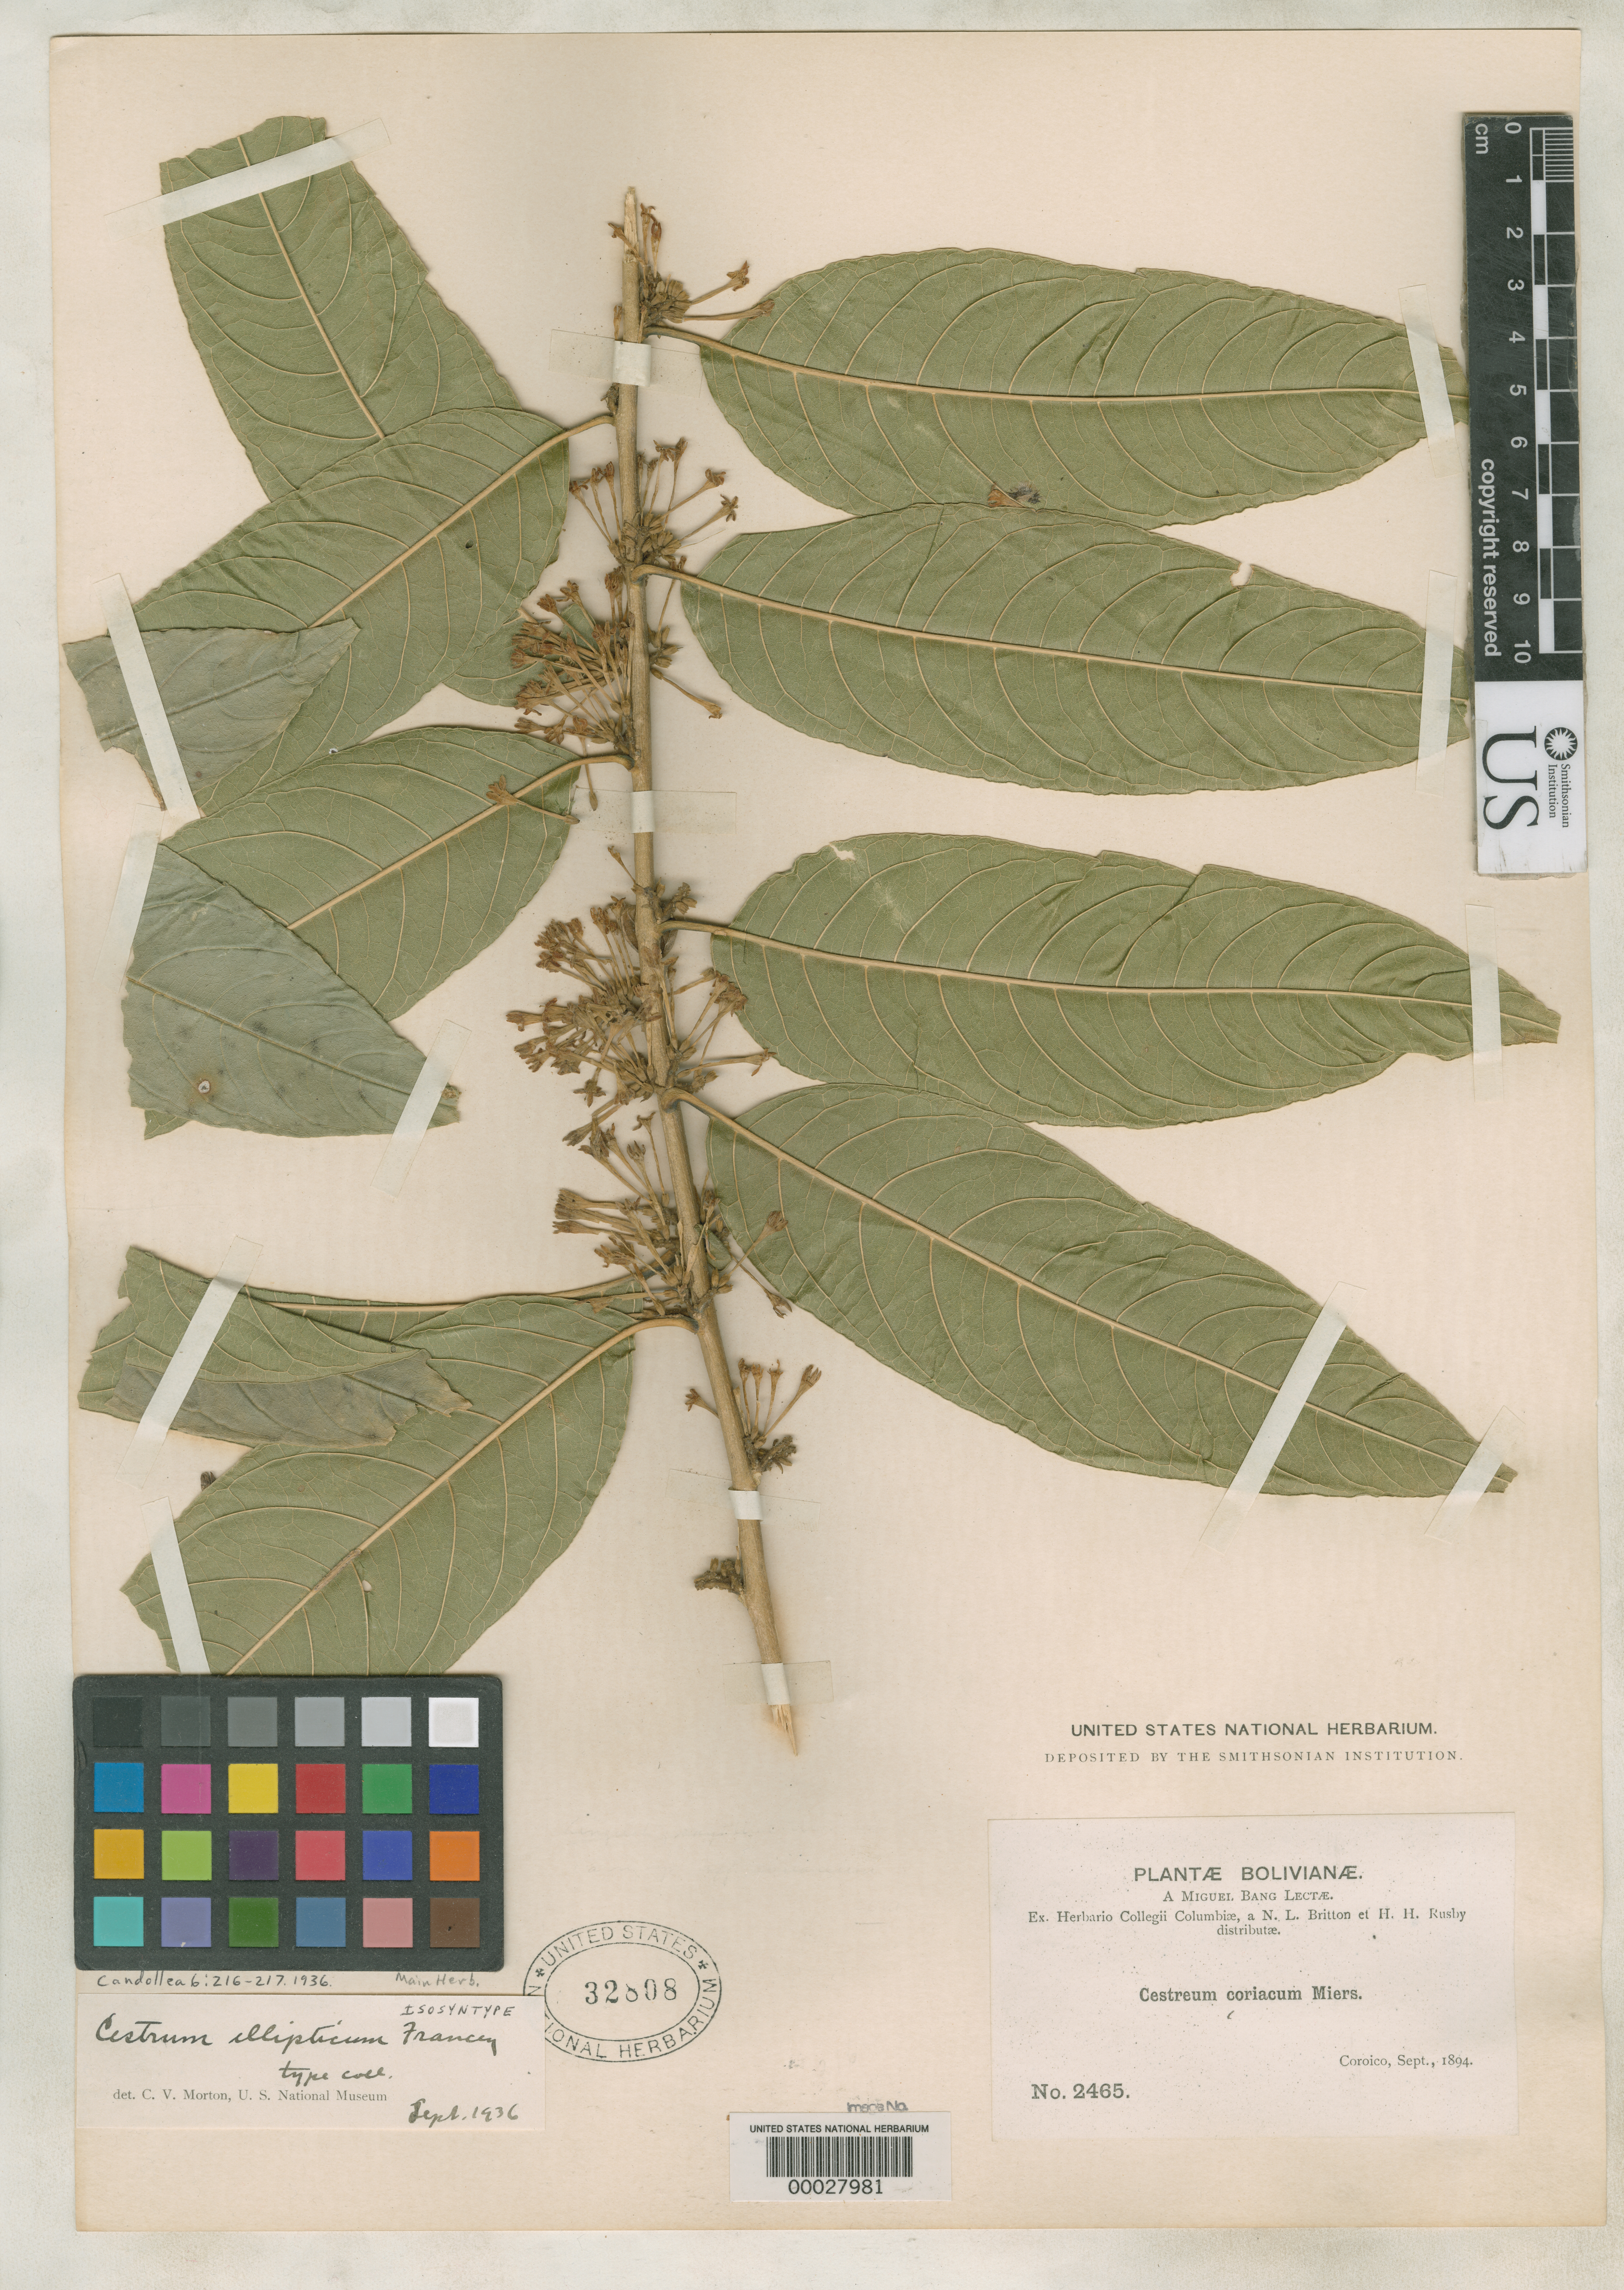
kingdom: Plantae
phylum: Tracheophyta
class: Magnoliopsida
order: Solanales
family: Solanaceae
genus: Cestrum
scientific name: Cestrum ellipticum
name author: Francey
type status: Isosyntype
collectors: M. Bang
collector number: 2465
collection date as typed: Sep 1894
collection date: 1894-09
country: Bolivia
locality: Coroico.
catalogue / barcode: US 32808